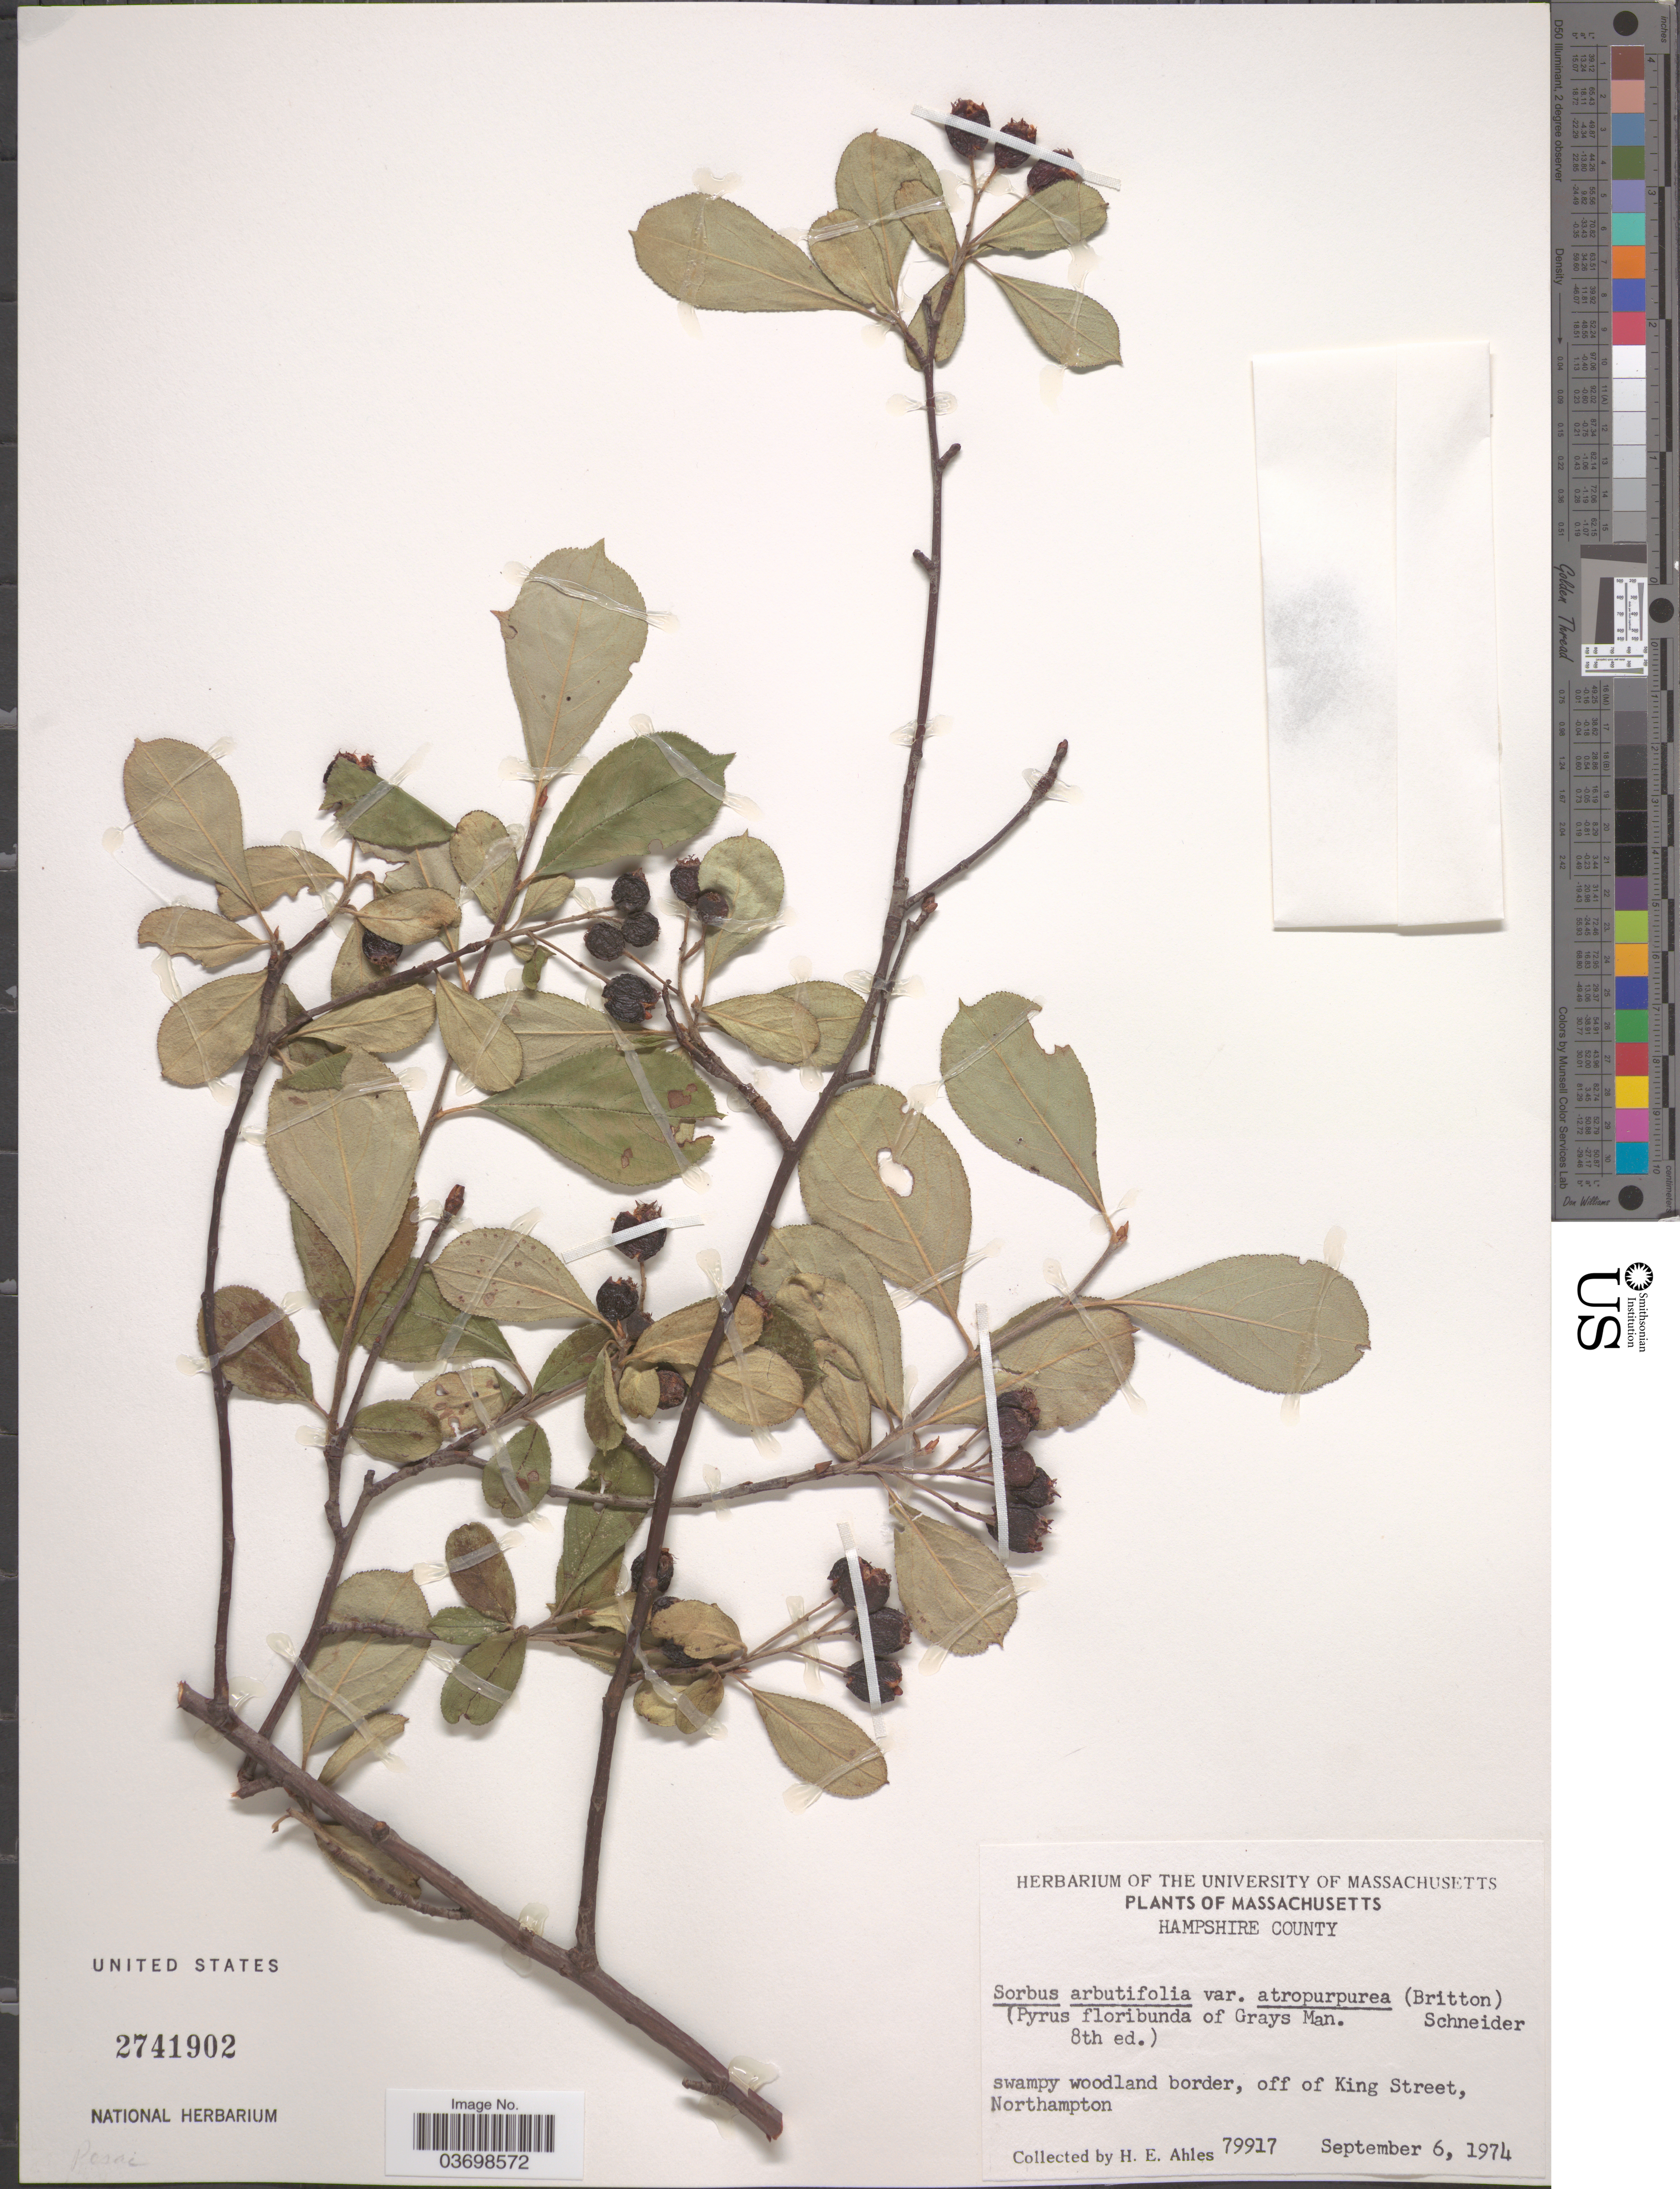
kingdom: Plantae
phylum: Tracheophyta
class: Magnoliopsida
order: Rosales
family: Rosaceae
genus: Aronia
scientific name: Aronia x prunifolia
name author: (Marshall) Rehder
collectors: H. E. Ahles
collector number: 79917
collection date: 1974-09-06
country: United States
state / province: Massachusetts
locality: Hampshire County. Swampy woodland border, off of King Street, Northampton.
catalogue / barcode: US 2741902